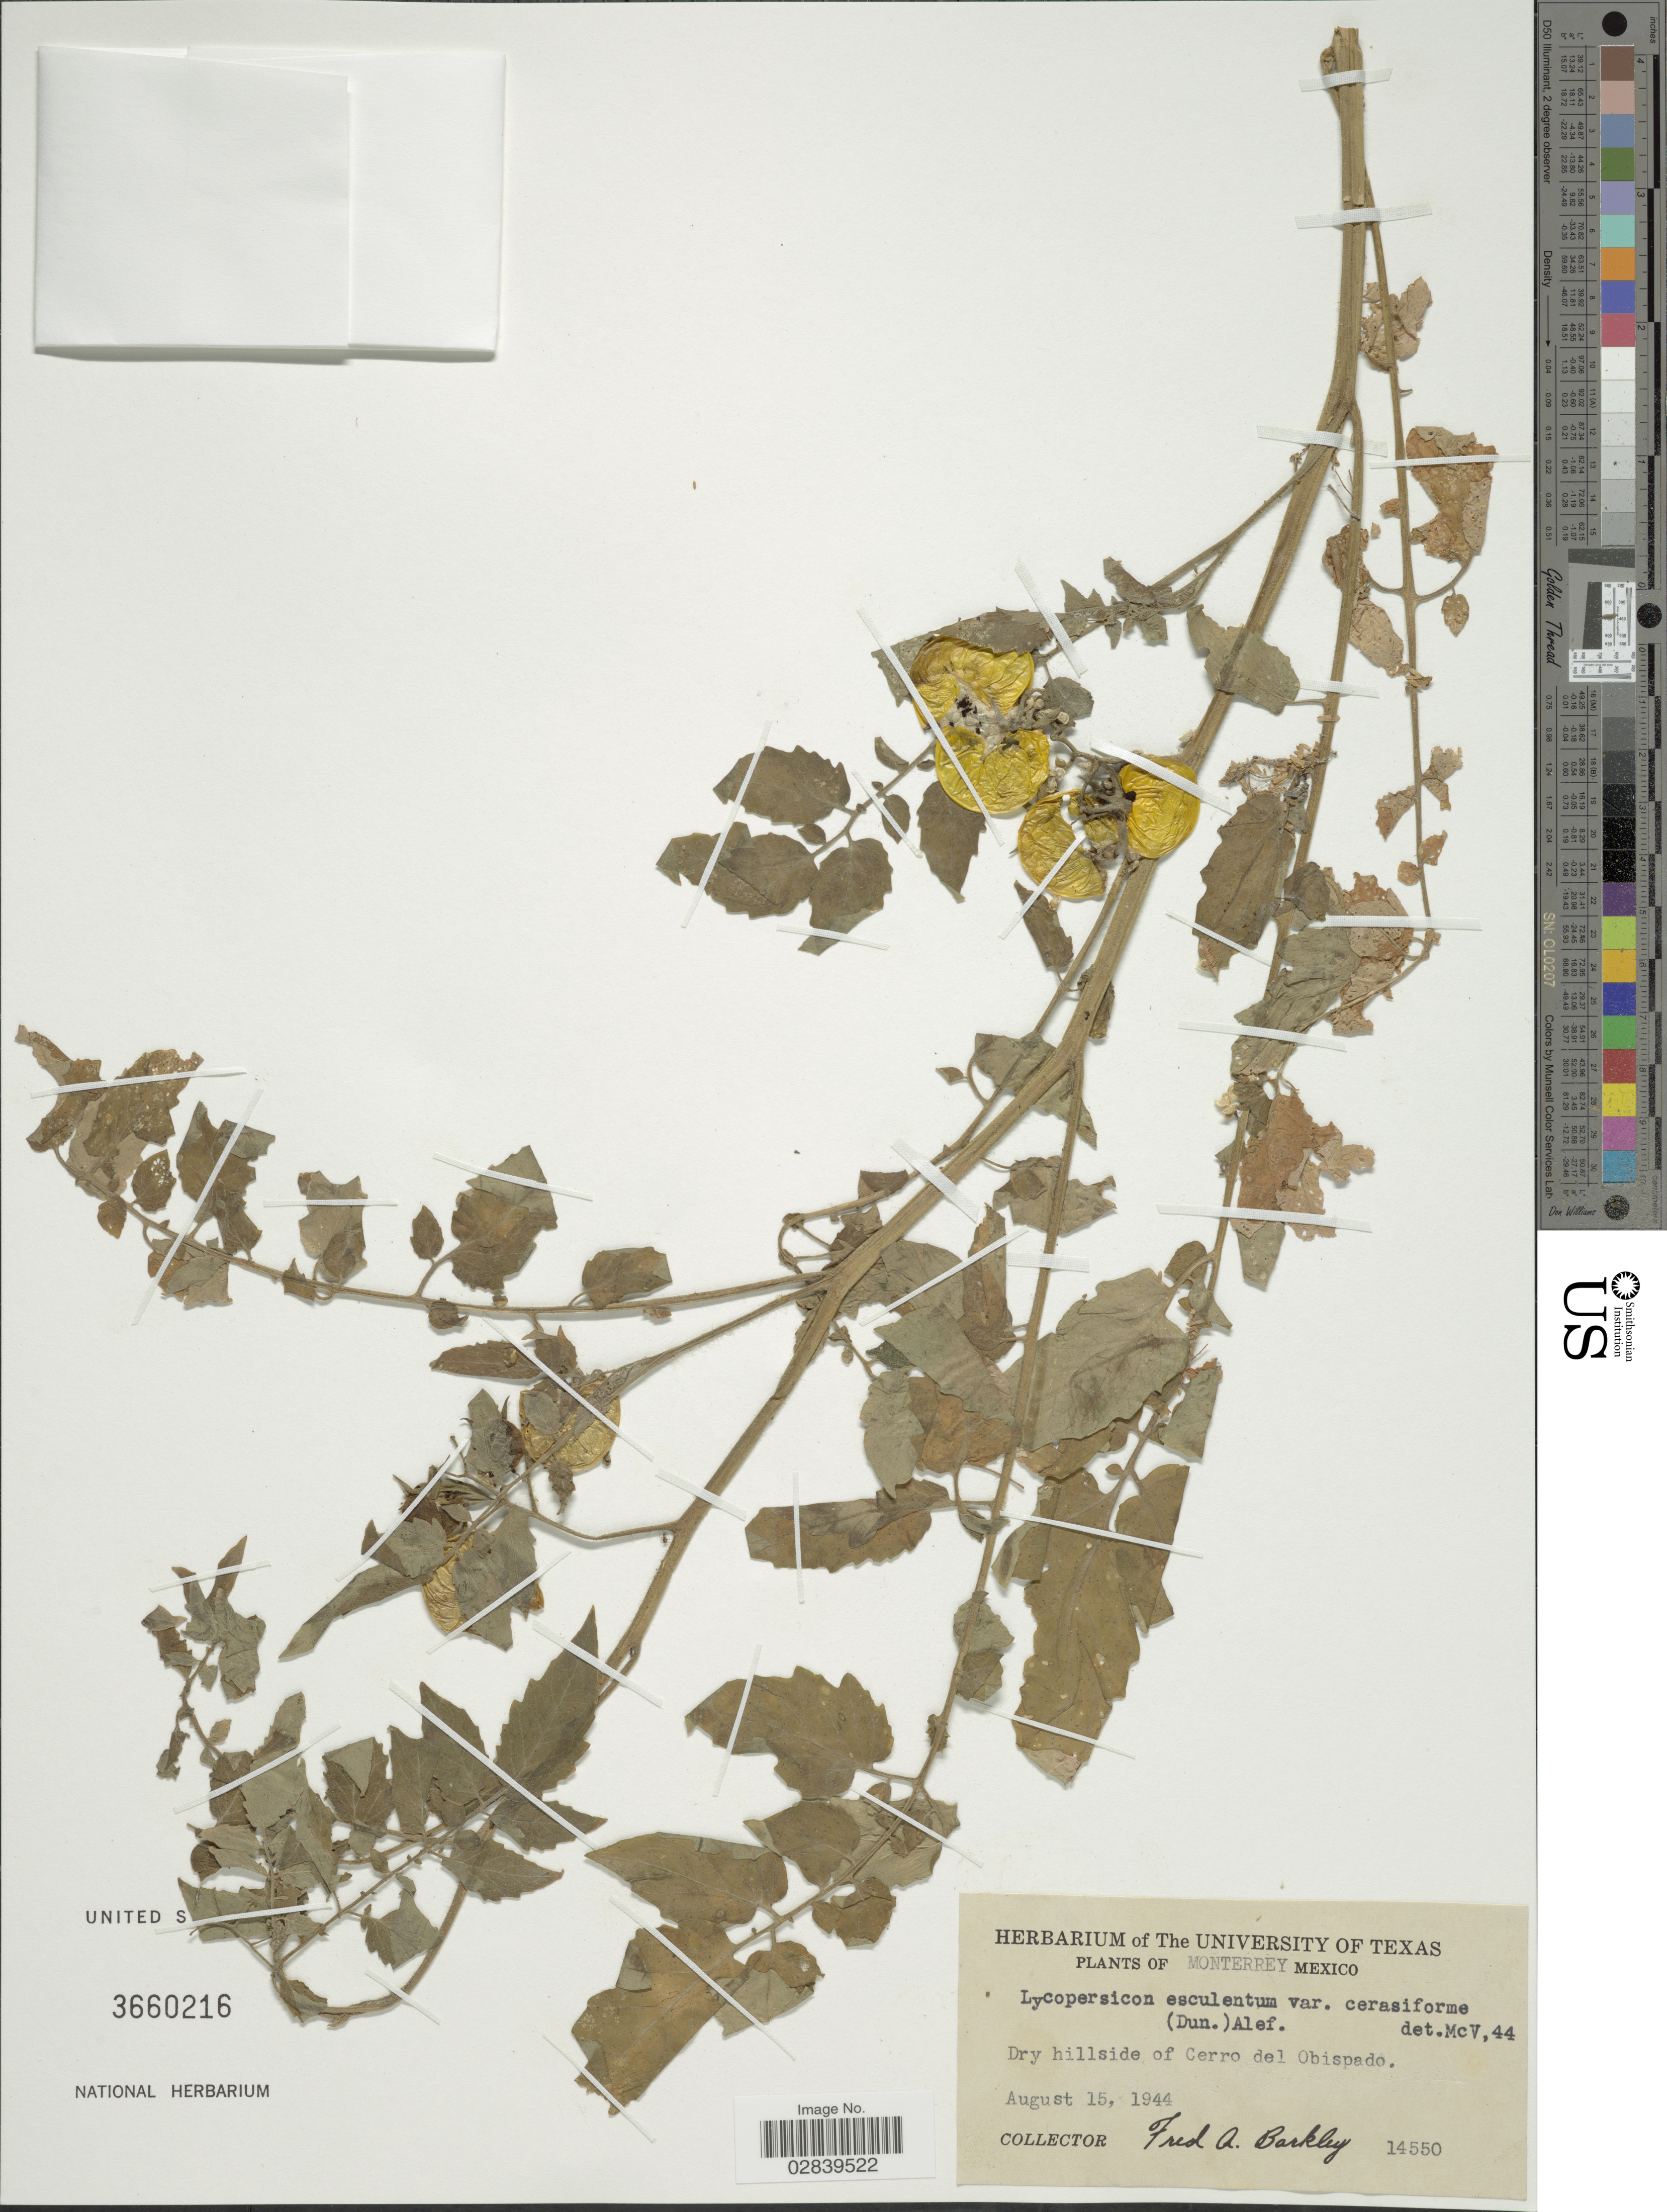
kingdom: Plantae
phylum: Tracheophyta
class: Magnoliopsida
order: Solanales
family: Solanaceae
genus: Lycopersicon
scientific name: Lycopersicon esculentum var. cerasiforme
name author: Alef.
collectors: F. A. Barkley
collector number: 14550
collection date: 1944-08-15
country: Mexico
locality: Monterrey, Dry hillside of Cerro del Obispado.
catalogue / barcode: US 3660216